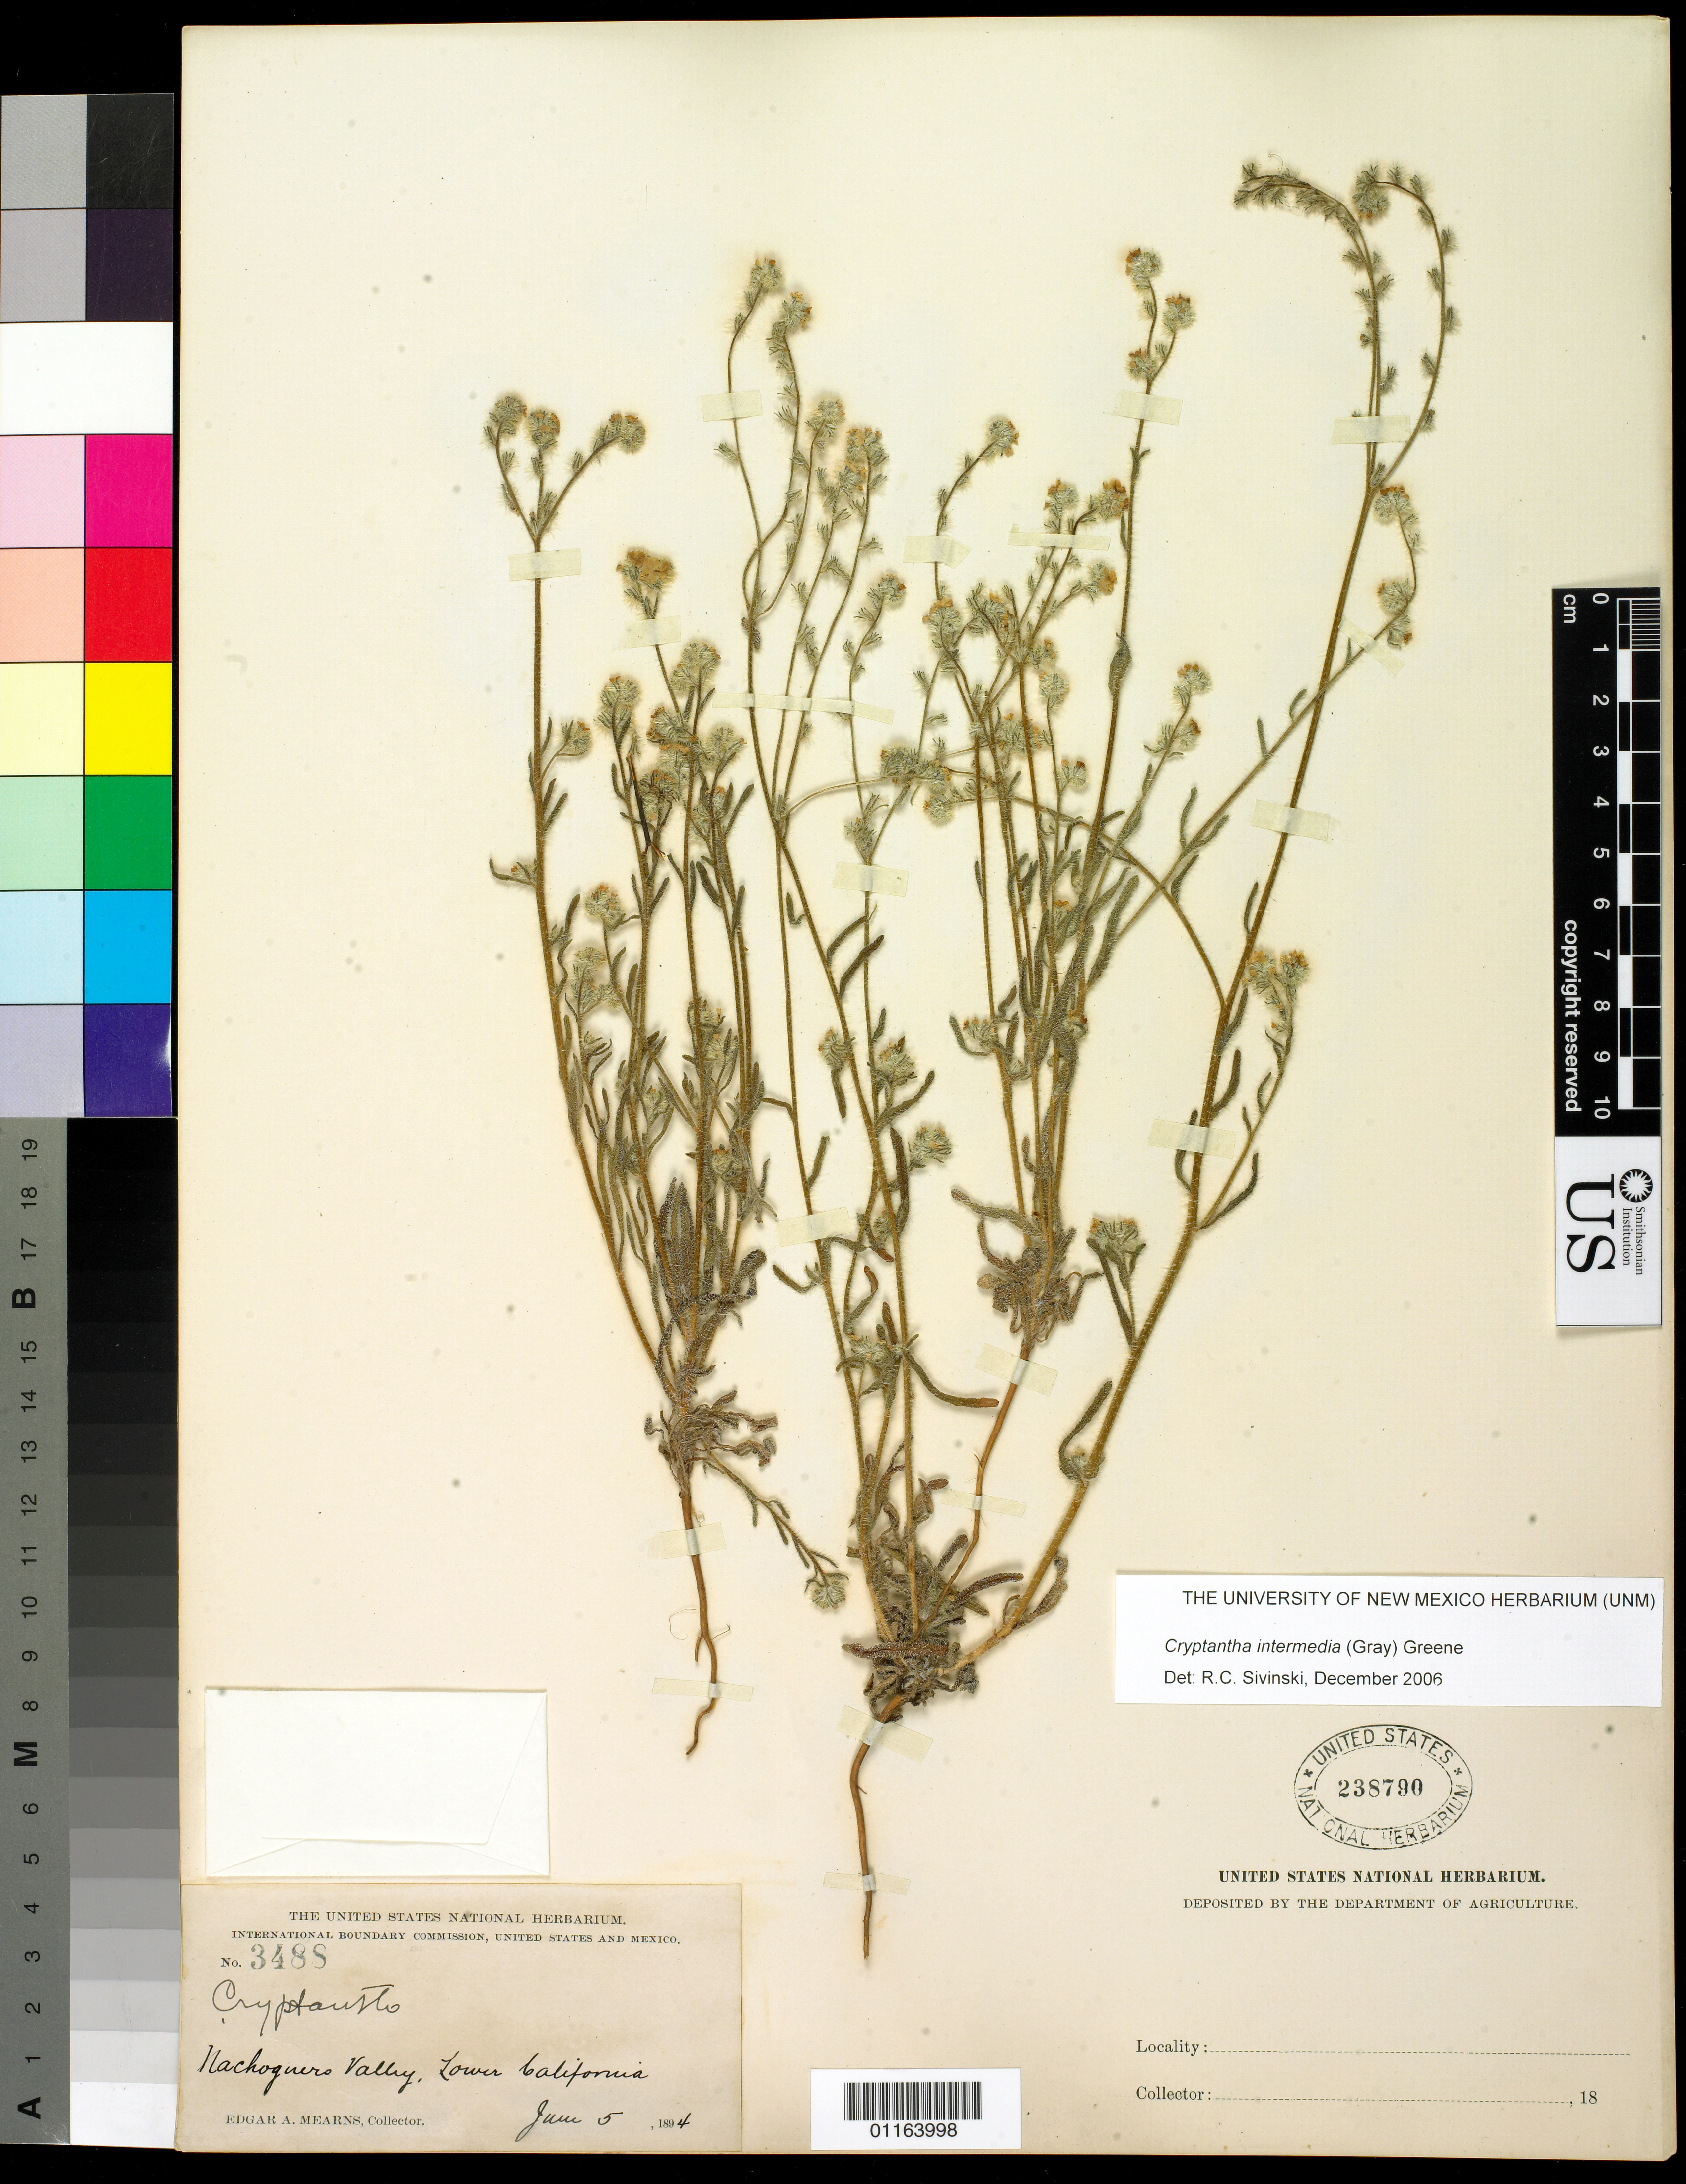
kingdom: Plantae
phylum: Tracheophyta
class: Magnoliopsida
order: Boraginales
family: Boraginaceae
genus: Cryptantha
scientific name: Cryptantha intermedia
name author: (A. Gray) Greene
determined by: Sivinski, R. C.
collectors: E. A. Mearns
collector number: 3488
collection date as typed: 5 Jun 1894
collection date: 1894-06-05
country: Mexico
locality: Nachoguero Valley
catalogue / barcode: US 238790